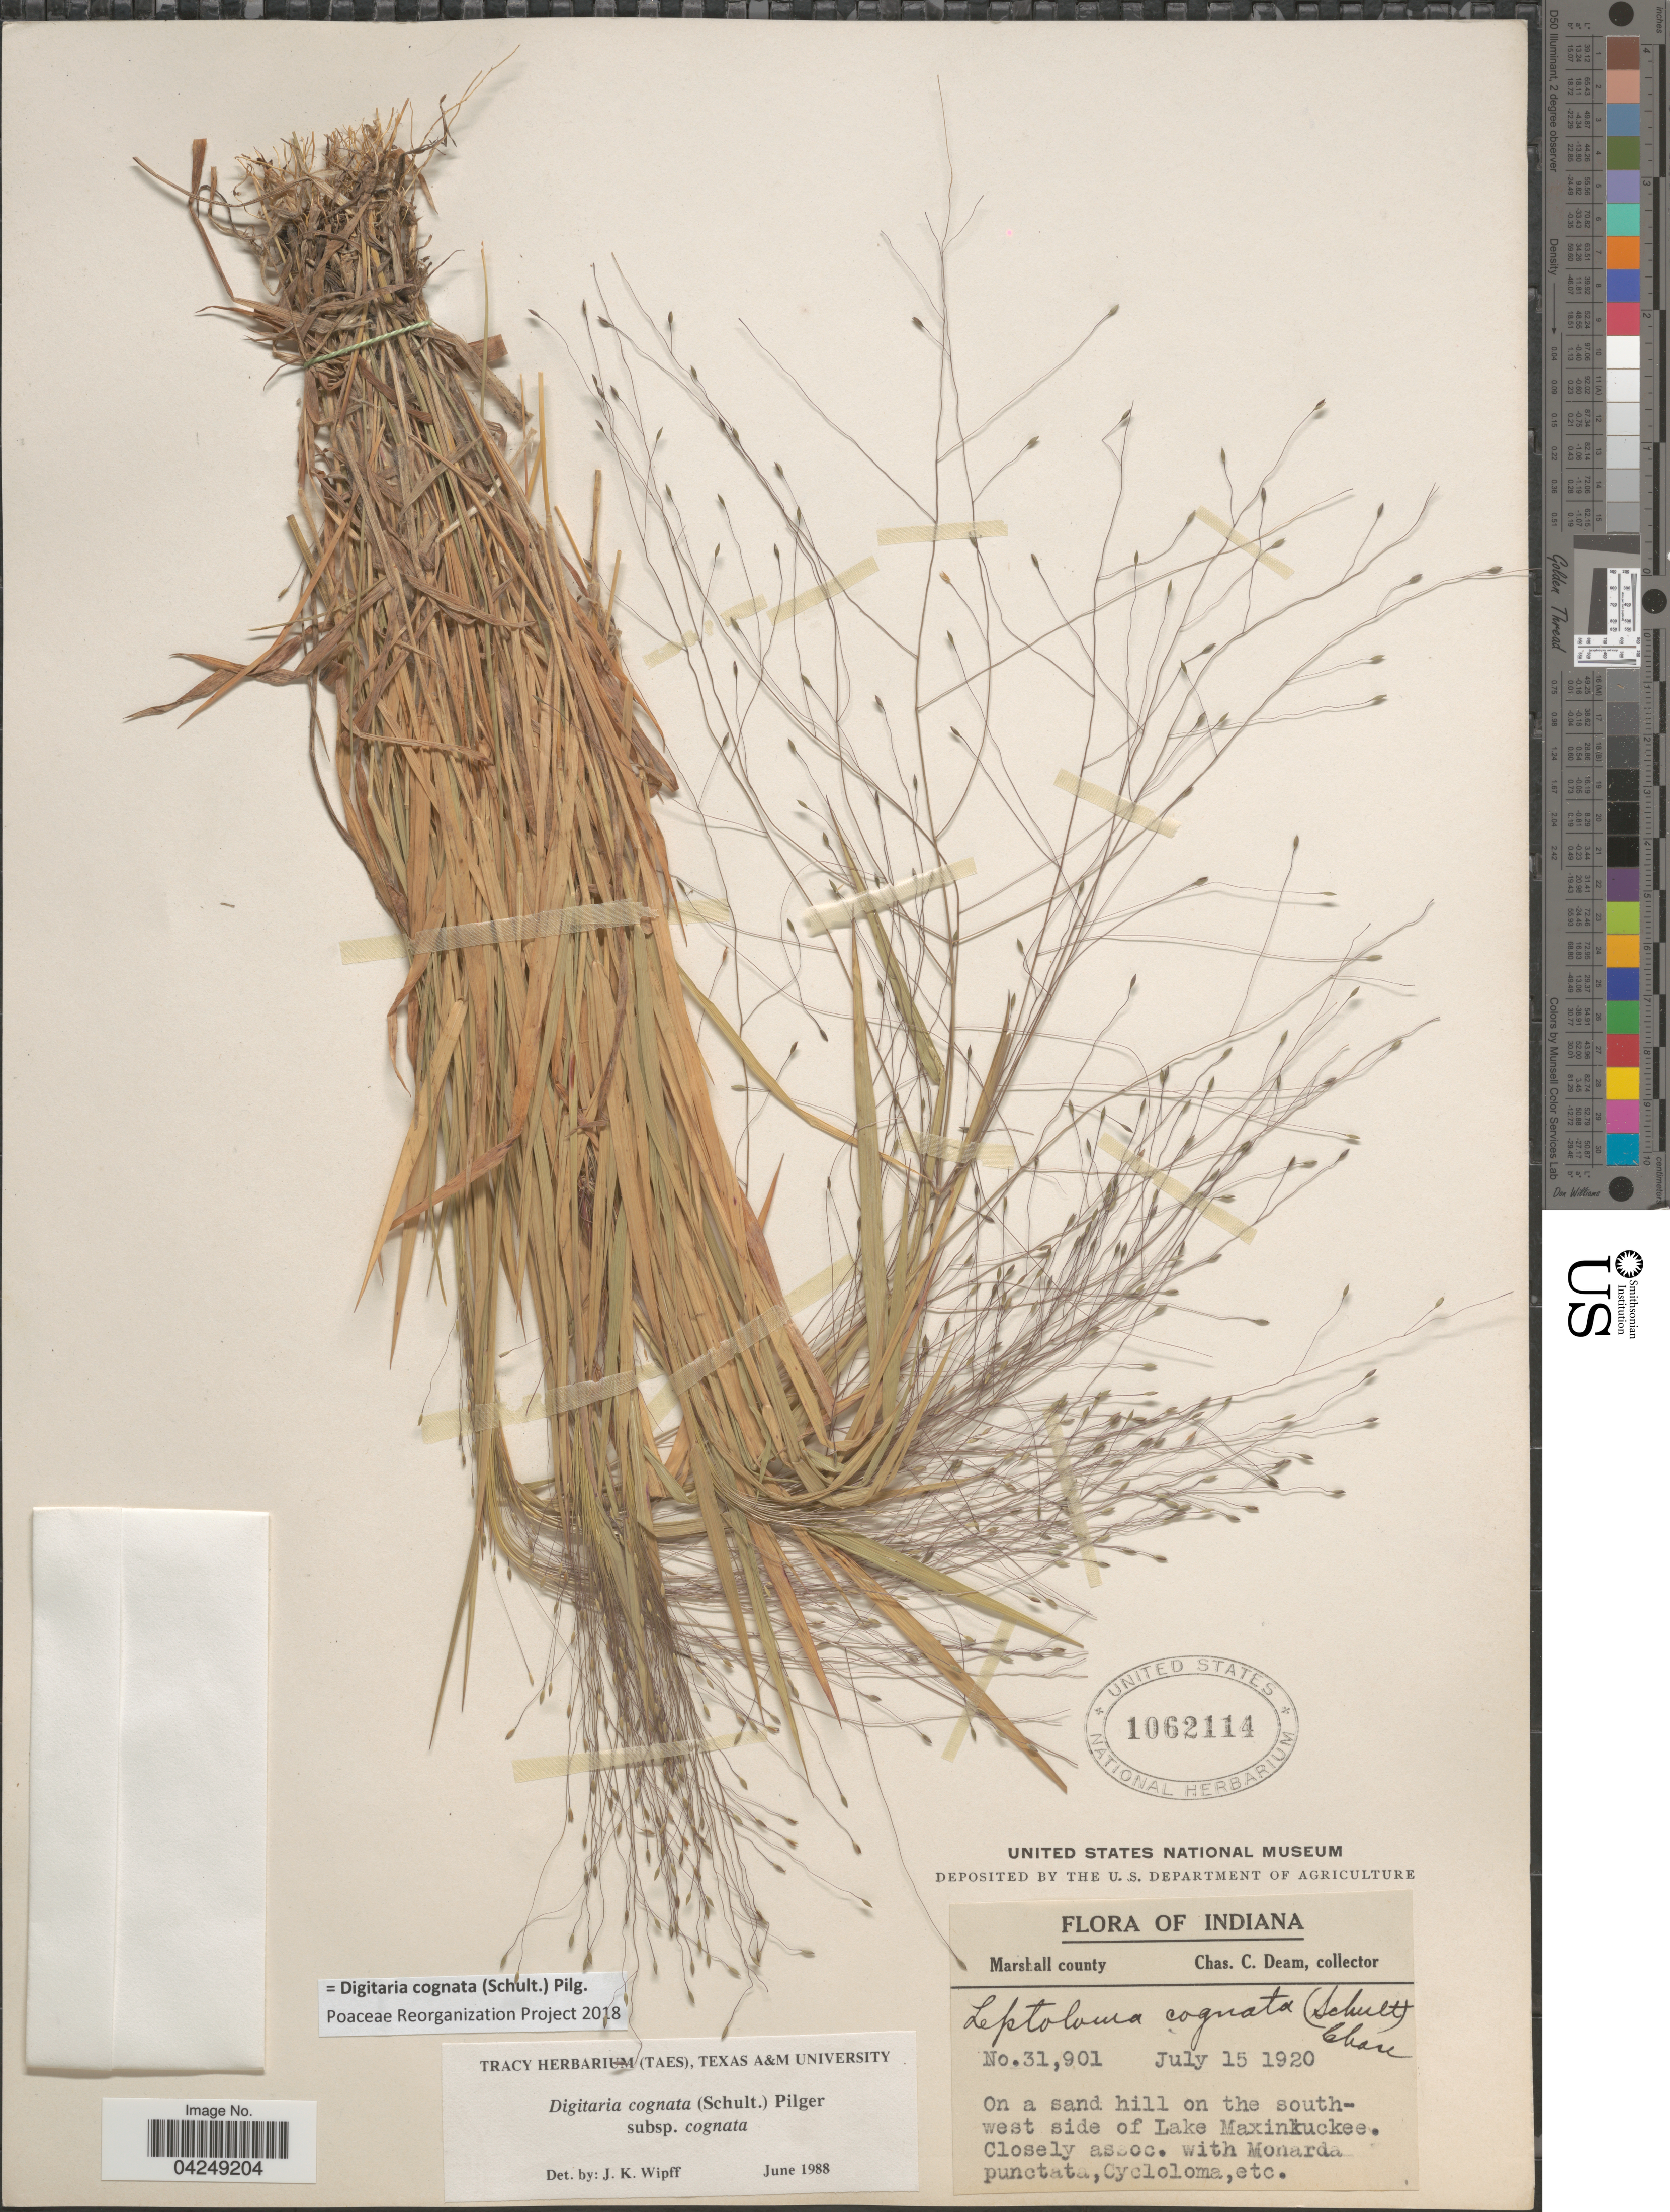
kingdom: Plantae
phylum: Tracheophyta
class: Liliopsida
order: Poales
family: Poaceae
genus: Digitaria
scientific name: Digitaria cognata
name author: (Scult.) Pilg.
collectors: C. C. Deam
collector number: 31901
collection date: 1920-07-15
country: United States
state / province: Indiana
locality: Marshall county. On a sand hill on the south-west side of Lake Maxinkuckee.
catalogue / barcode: US 1062114